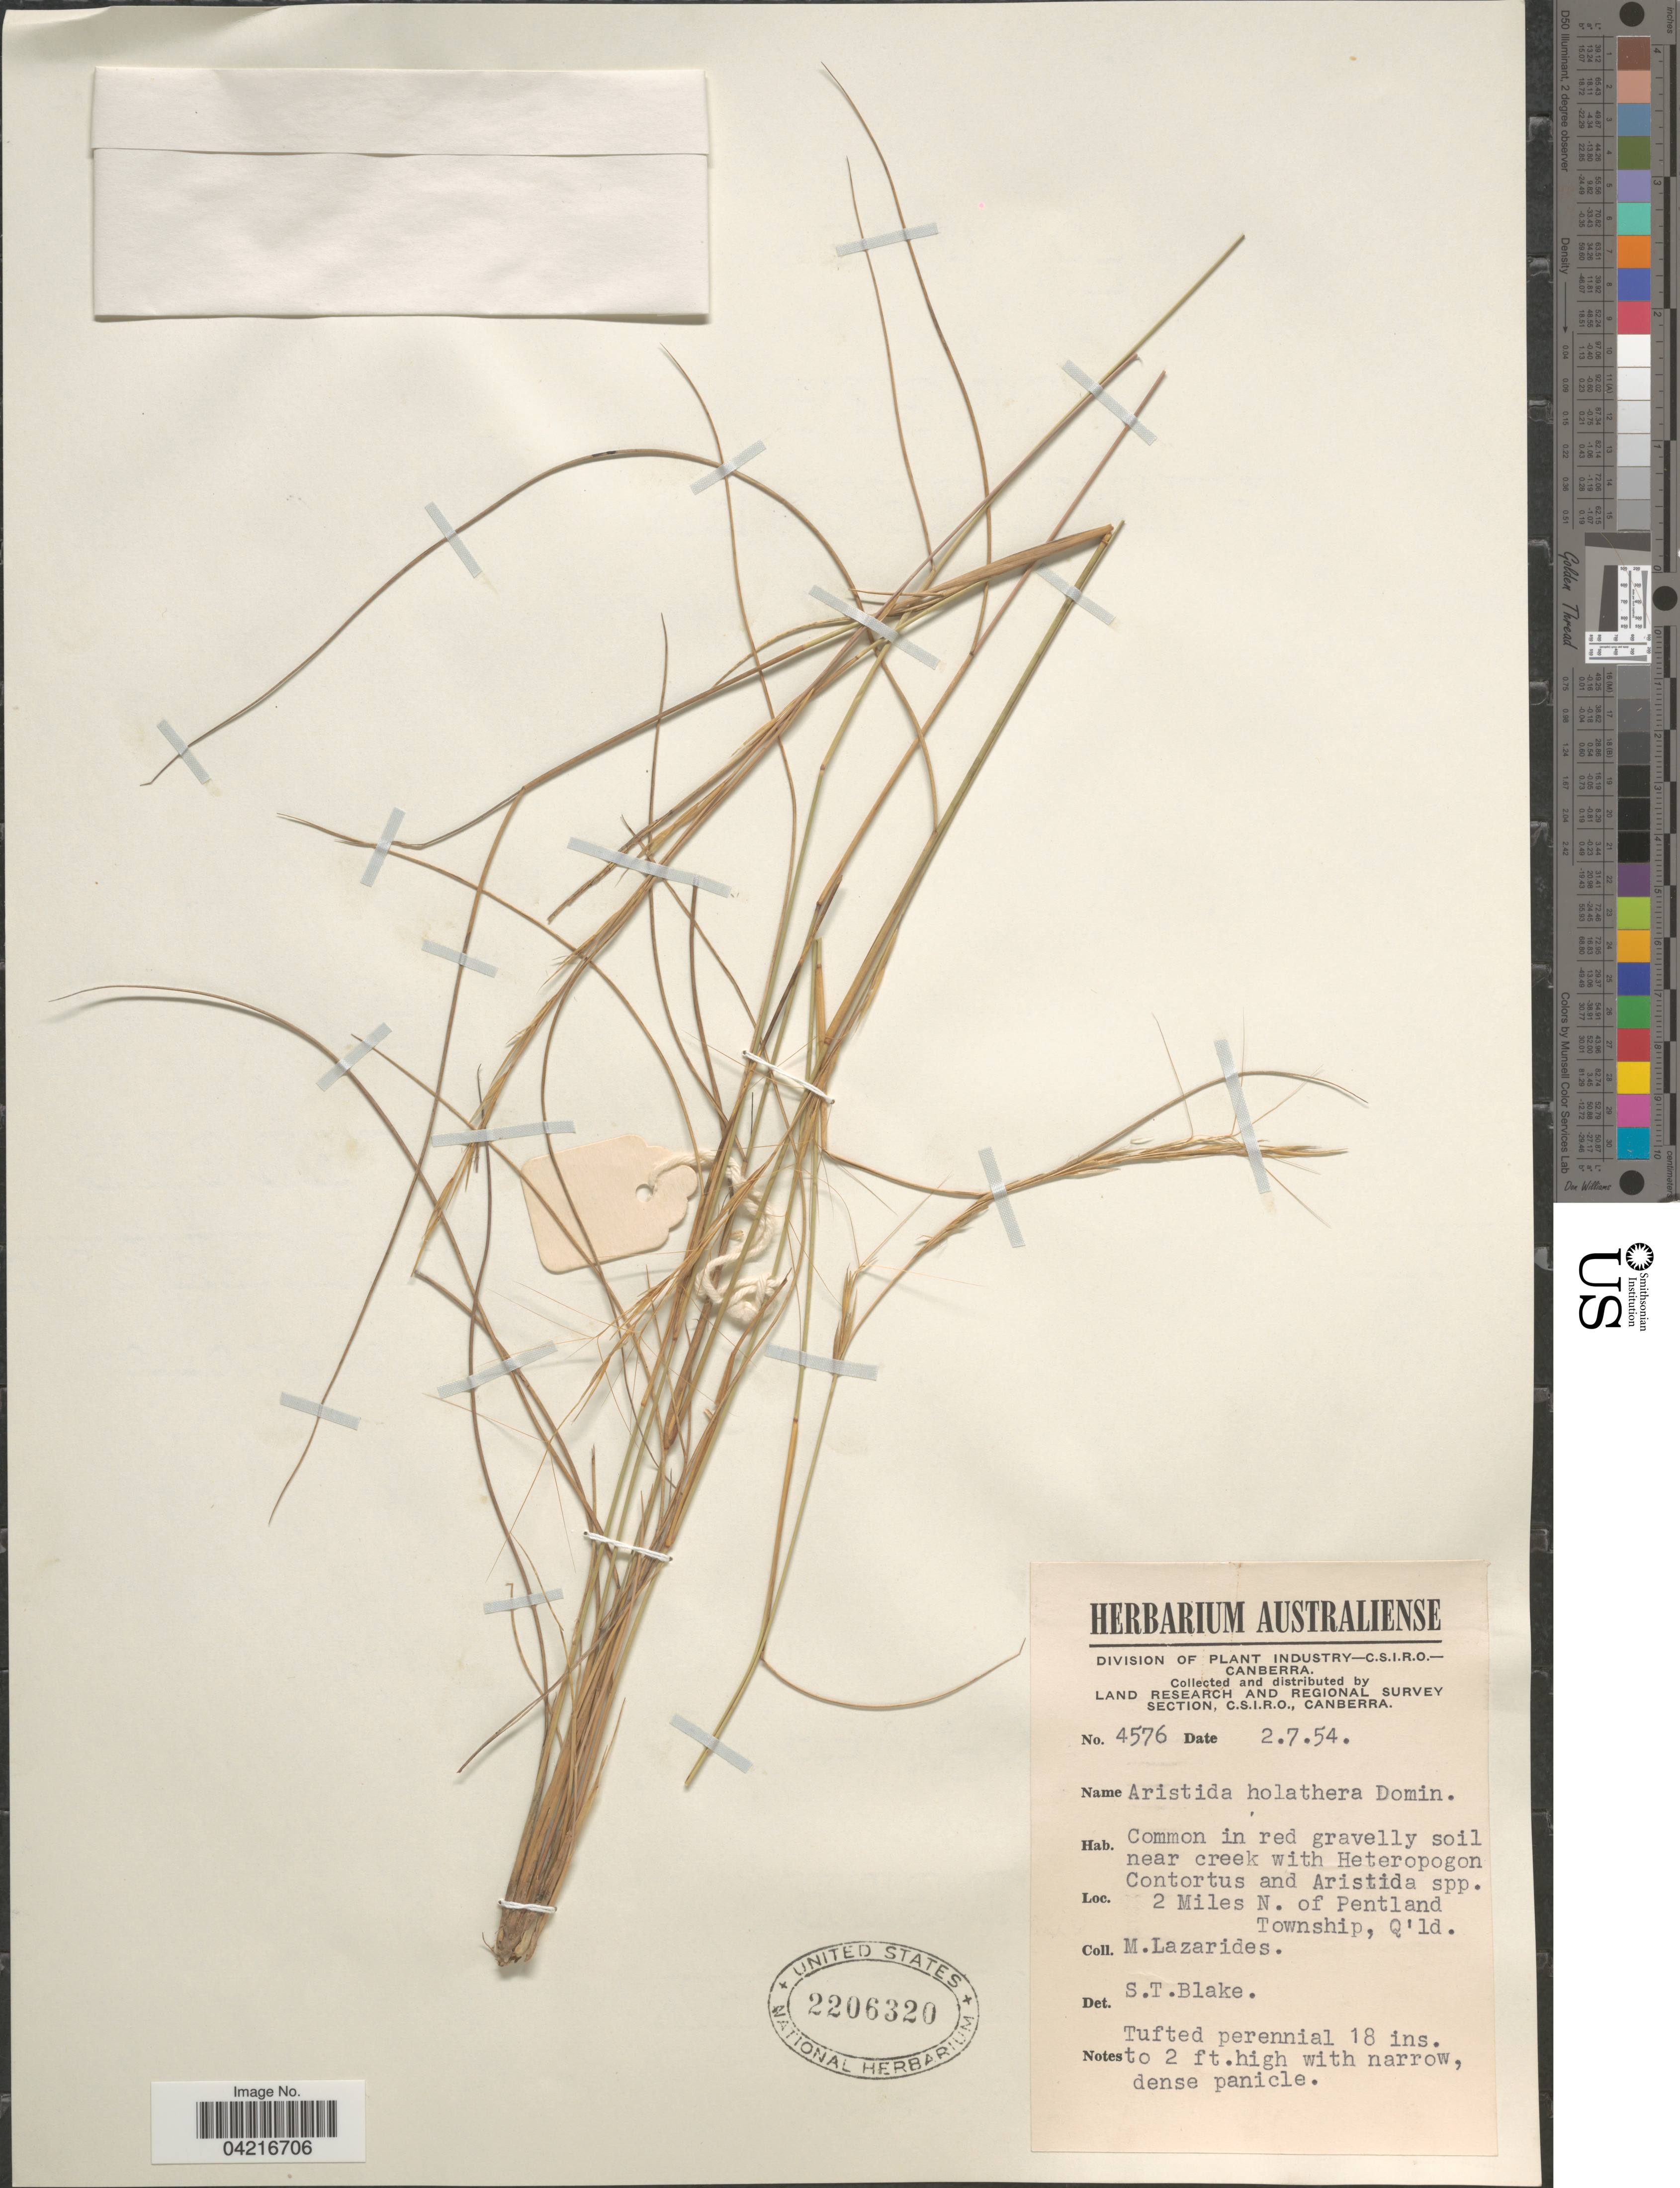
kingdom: Plantae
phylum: Tracheophyta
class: Liliopsida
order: Poales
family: Poaceae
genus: Aristida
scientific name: Aristida holathera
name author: Domin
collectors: M. Lazarides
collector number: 4576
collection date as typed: Transcribed d/m/y: 2/7/54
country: Australia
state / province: Queensland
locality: Land Research and Regional Survey Section, C.S.I.R.O. 2 Miles N. of Pentland Township, Q'ld.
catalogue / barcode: US 2206320